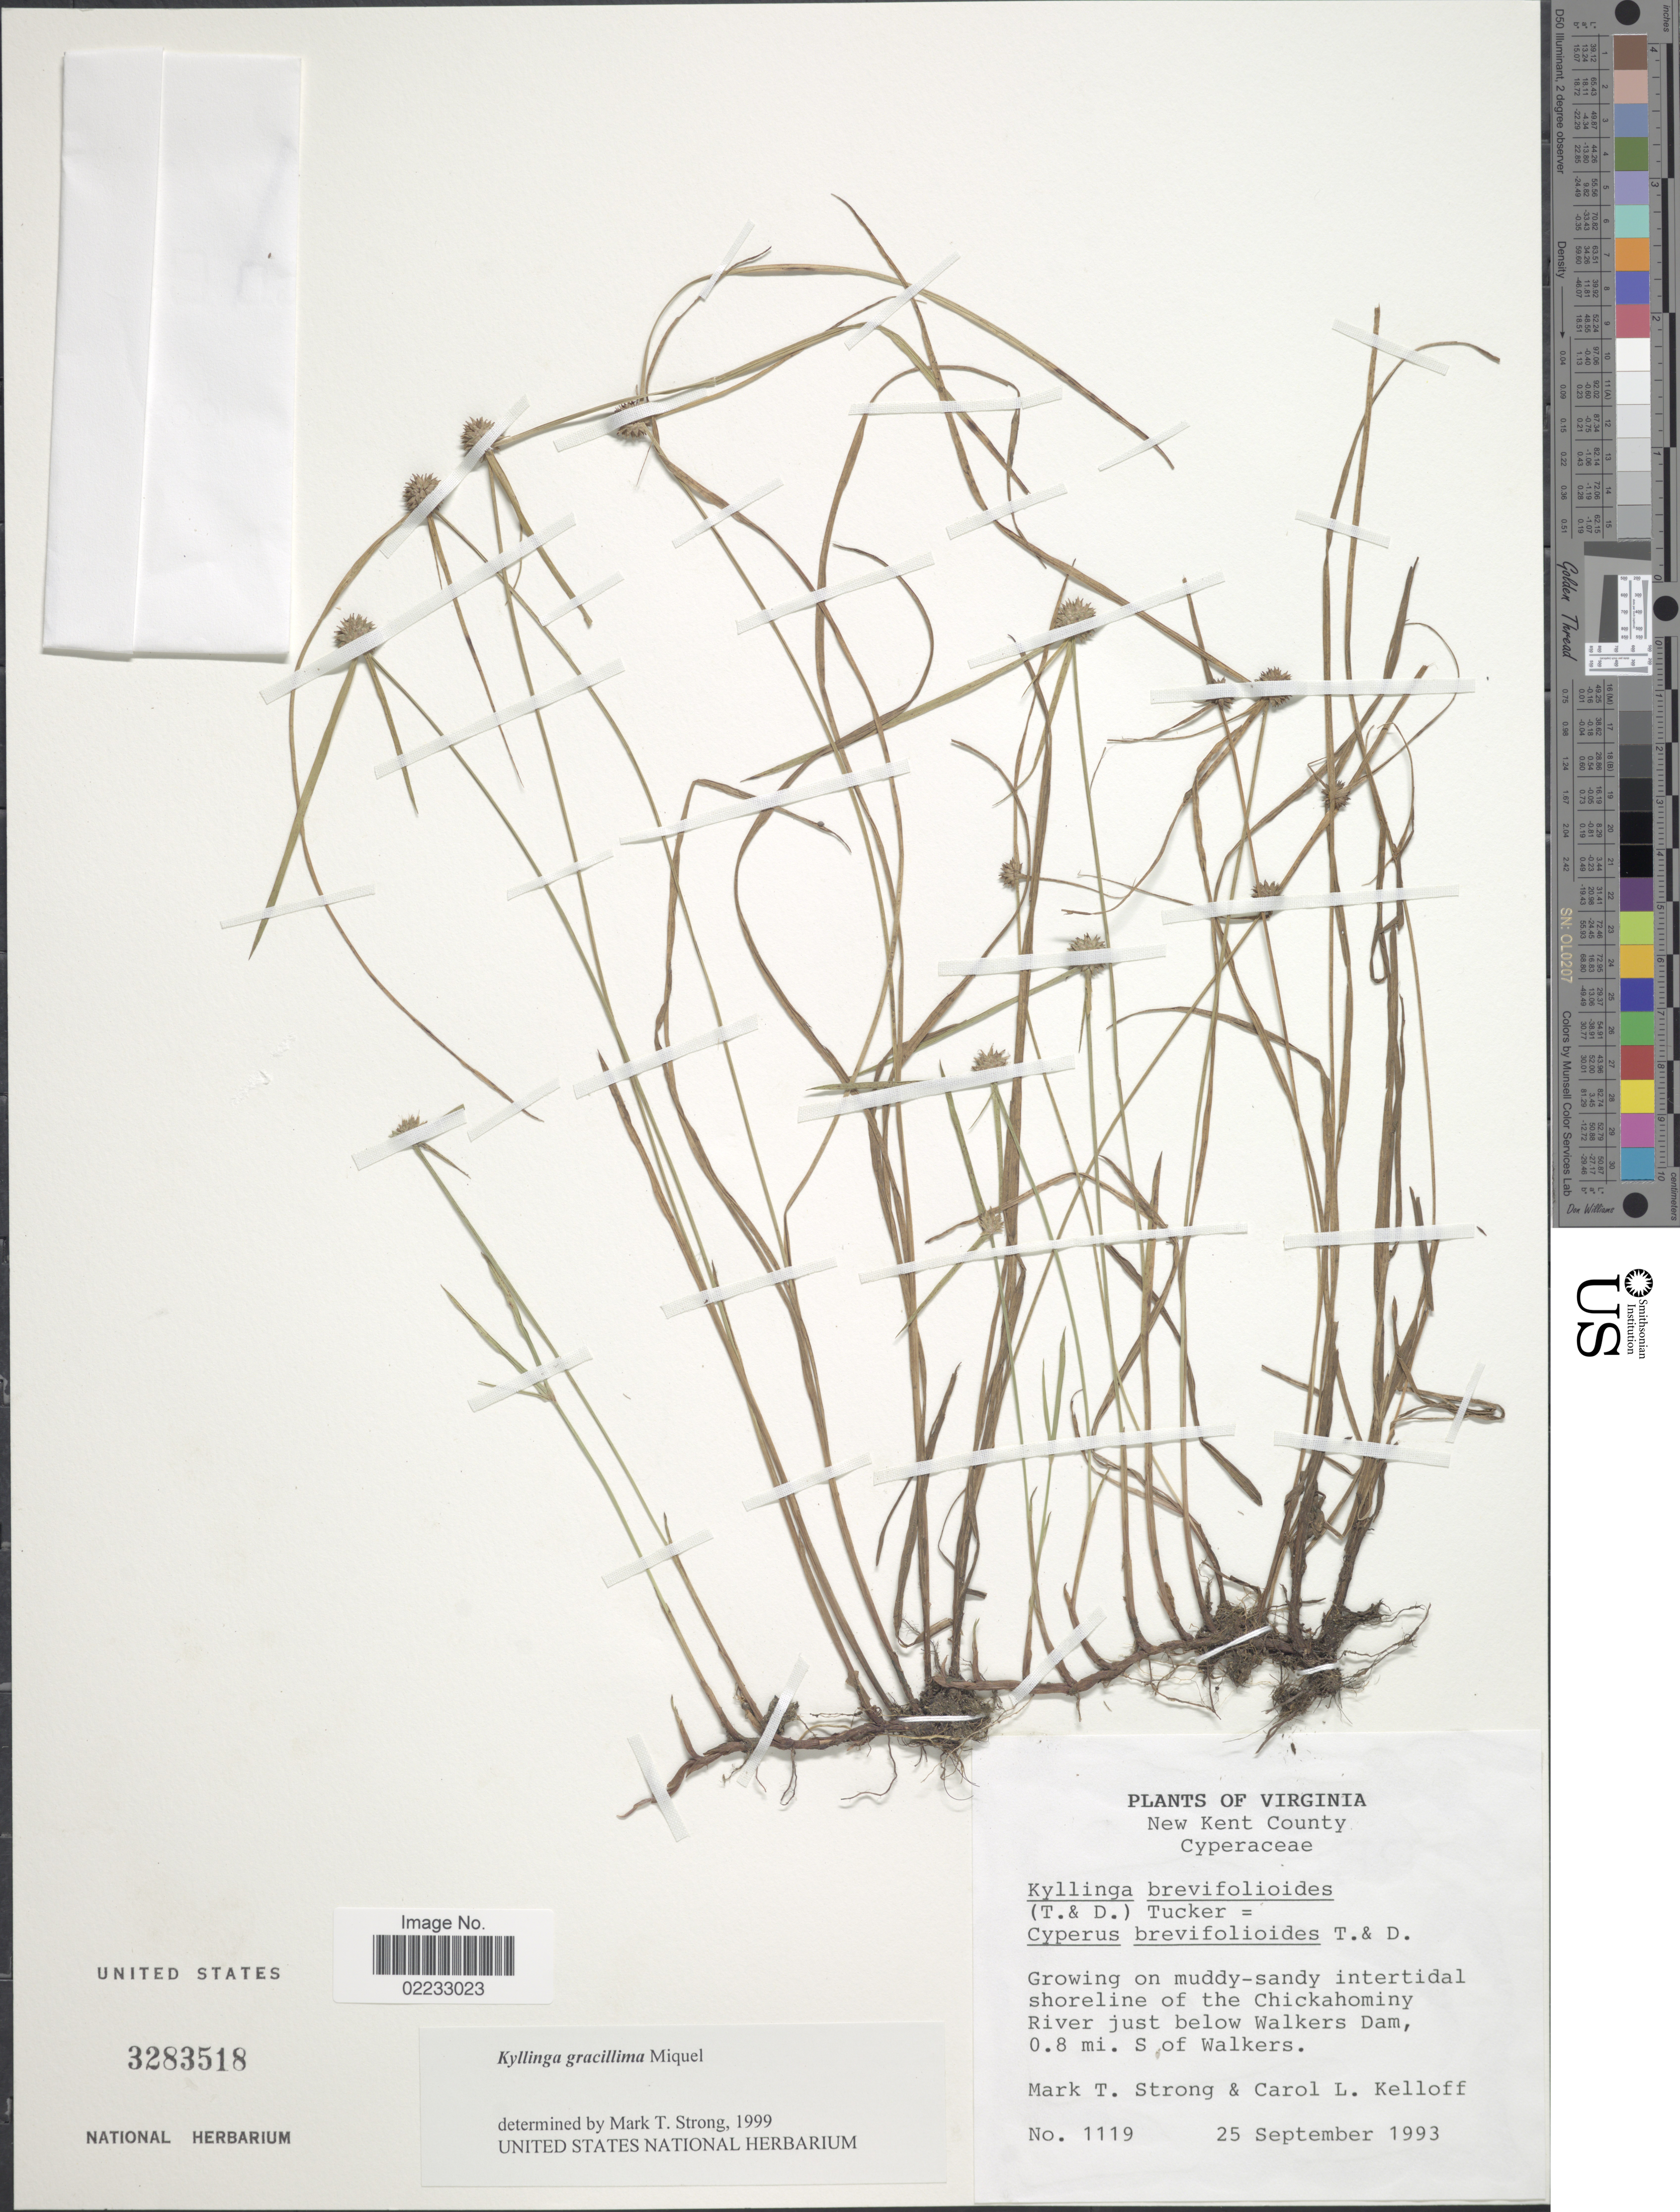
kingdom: Plantae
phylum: Tracheophyta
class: Liliopsida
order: Poales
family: Cyperaceae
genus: Cyperus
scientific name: Cyperus brevifolioides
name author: Thieret & Delahouss.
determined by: Strong, M. T., (US), Smithsonian Institution - National Museum of Natural History (UNITED STATES)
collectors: M. T. Strong & C. L. Kelloff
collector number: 1119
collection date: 1993-09-25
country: United States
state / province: Virginia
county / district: New Kent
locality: New Kent County, intertidal shoreline of the Chickahominy River just below Walkers Dam, 0.8 mi. S. of Walkers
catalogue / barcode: US 3283518